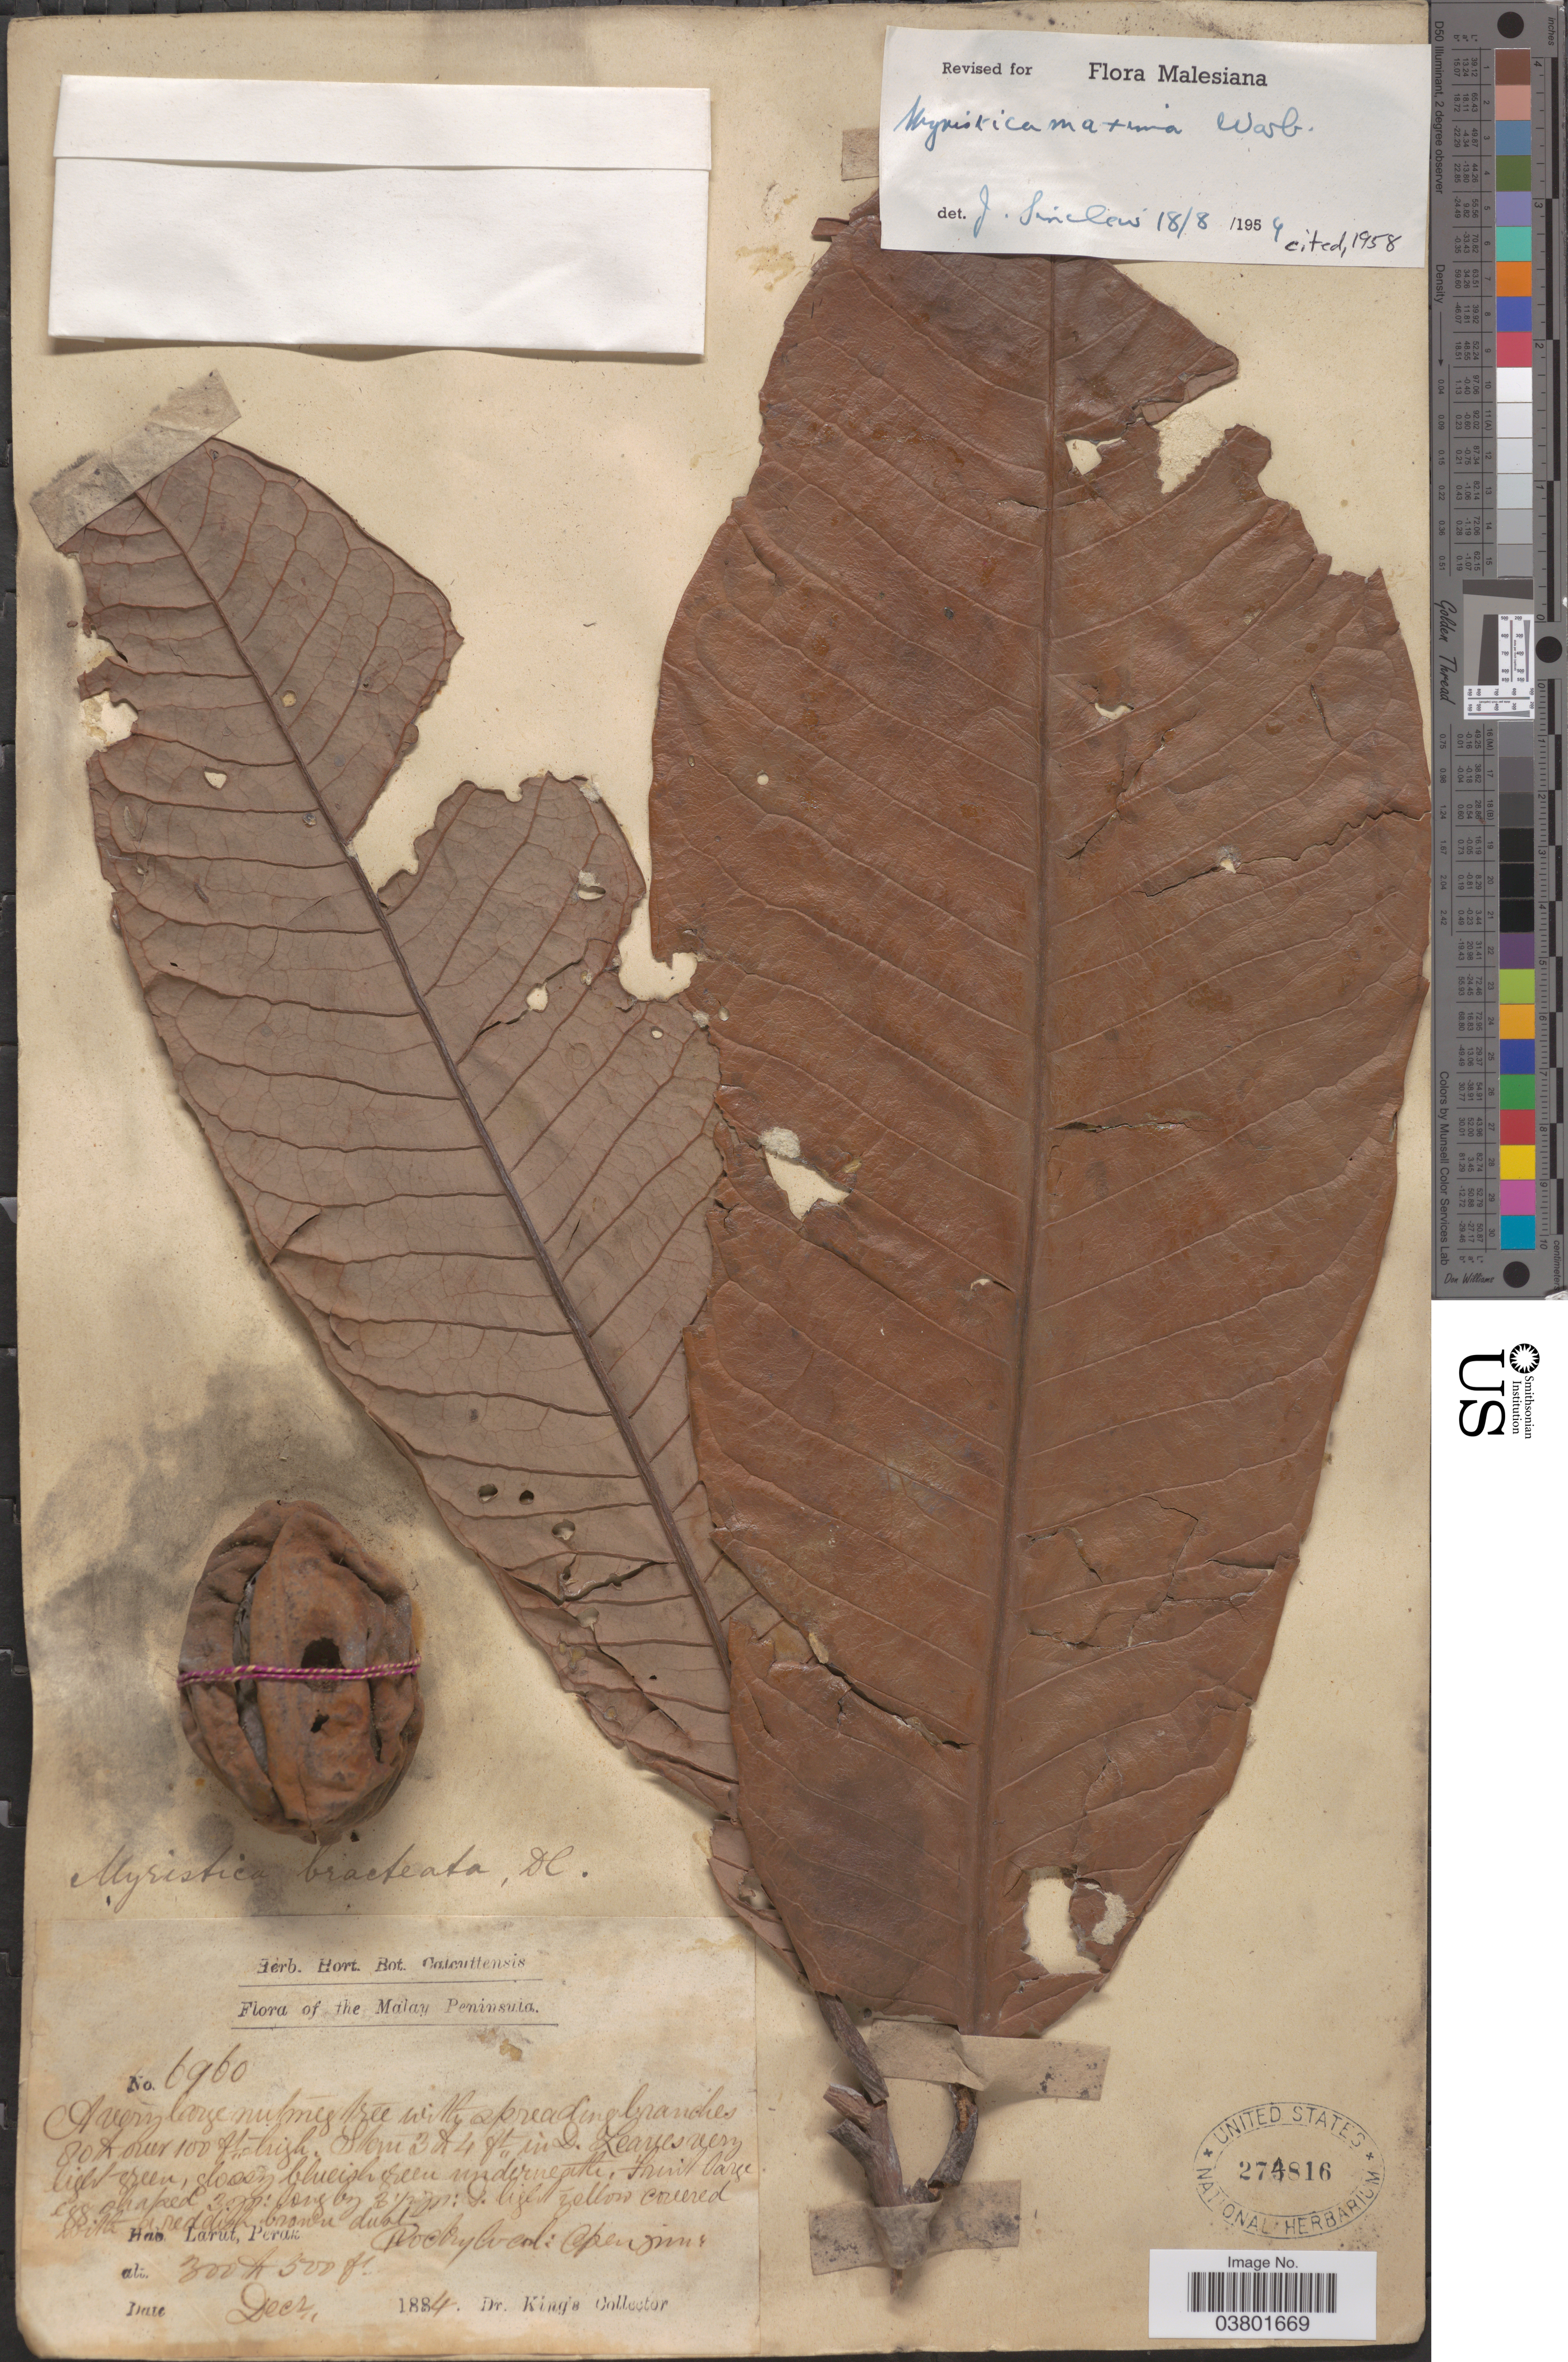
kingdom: Plantae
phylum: Tracheophyta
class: Magnoliopsida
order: Magnoliales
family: Myristicaceae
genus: Myristica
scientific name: Myristica maxima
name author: Warb.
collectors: Dr. King's collector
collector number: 6960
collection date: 1884-12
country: Malaysia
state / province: Perak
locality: Malay Peninsula. Larut.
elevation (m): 91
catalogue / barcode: US 274816